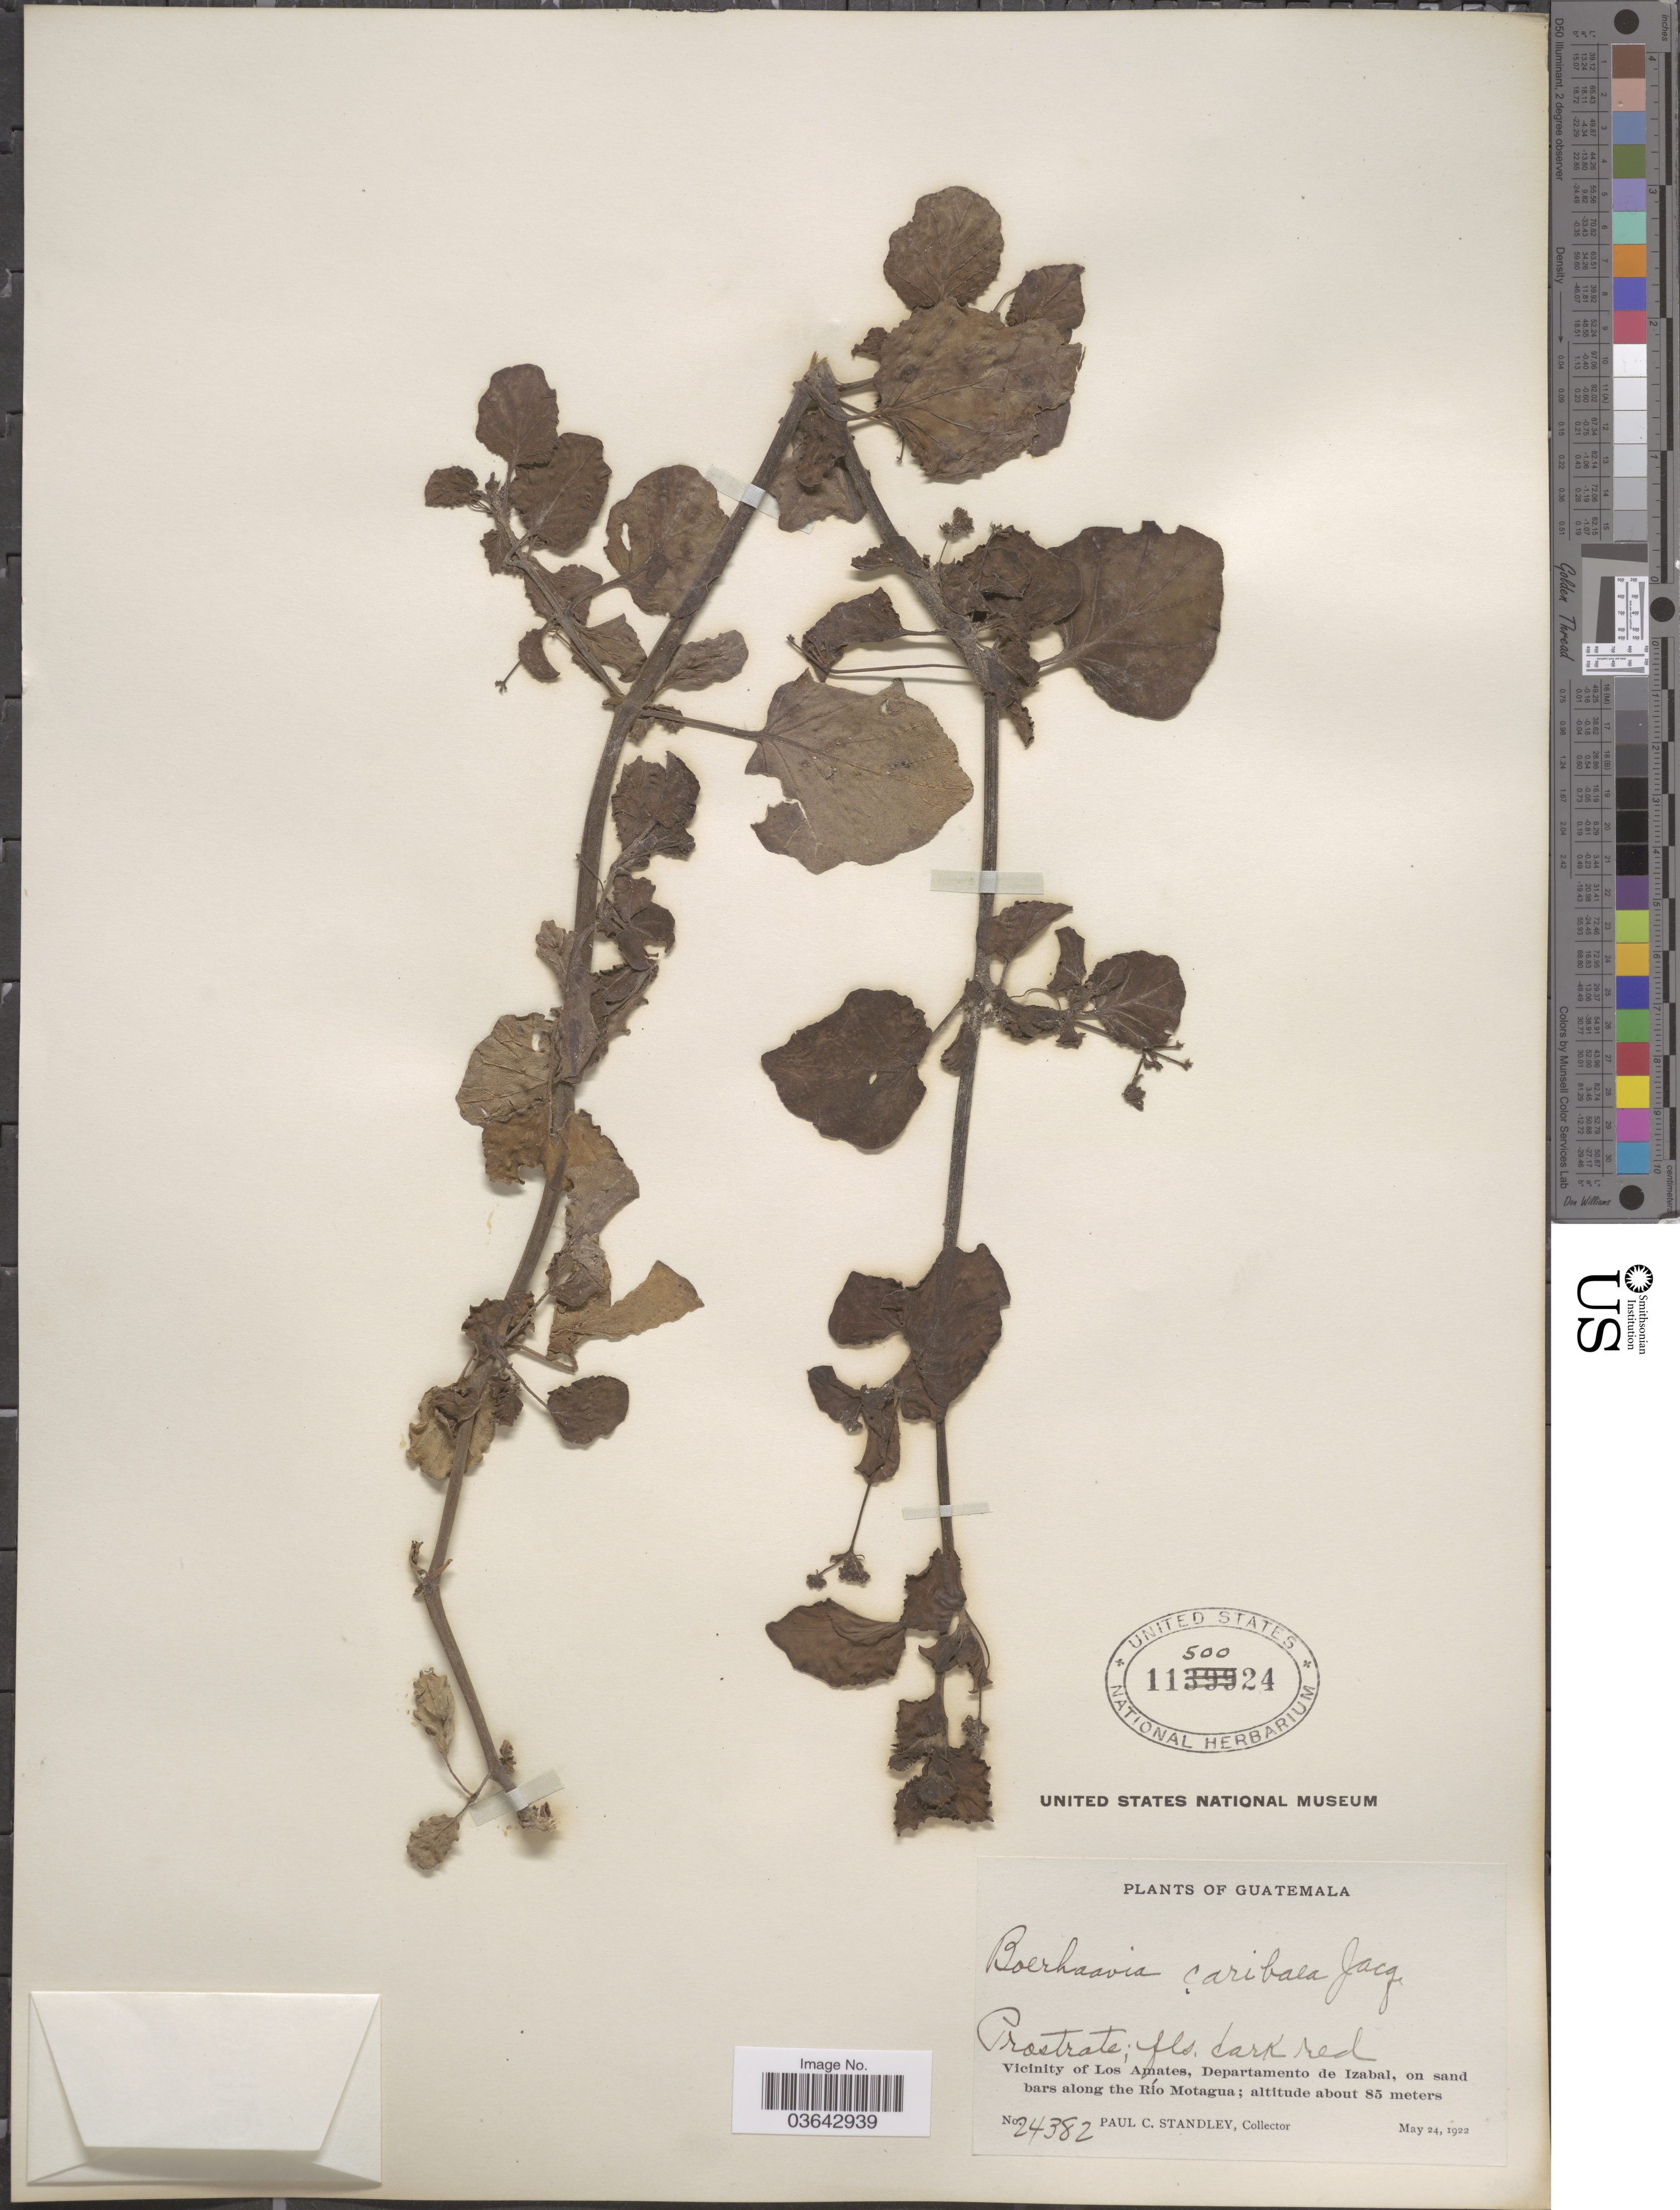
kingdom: Plantae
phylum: Tracheophyta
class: Magnoliopsida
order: Caryophyllales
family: Nyctaginaceae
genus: Boerhavia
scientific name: Boerhavia caribaea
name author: Jacq.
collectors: P. C. Standley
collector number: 24382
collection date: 1922-05-24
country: Guatemala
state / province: Izabal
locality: Vicinity of Los Amates, Departamento de Izabal, on sand bars along the Río Motagua.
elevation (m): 85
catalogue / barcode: US 1150024